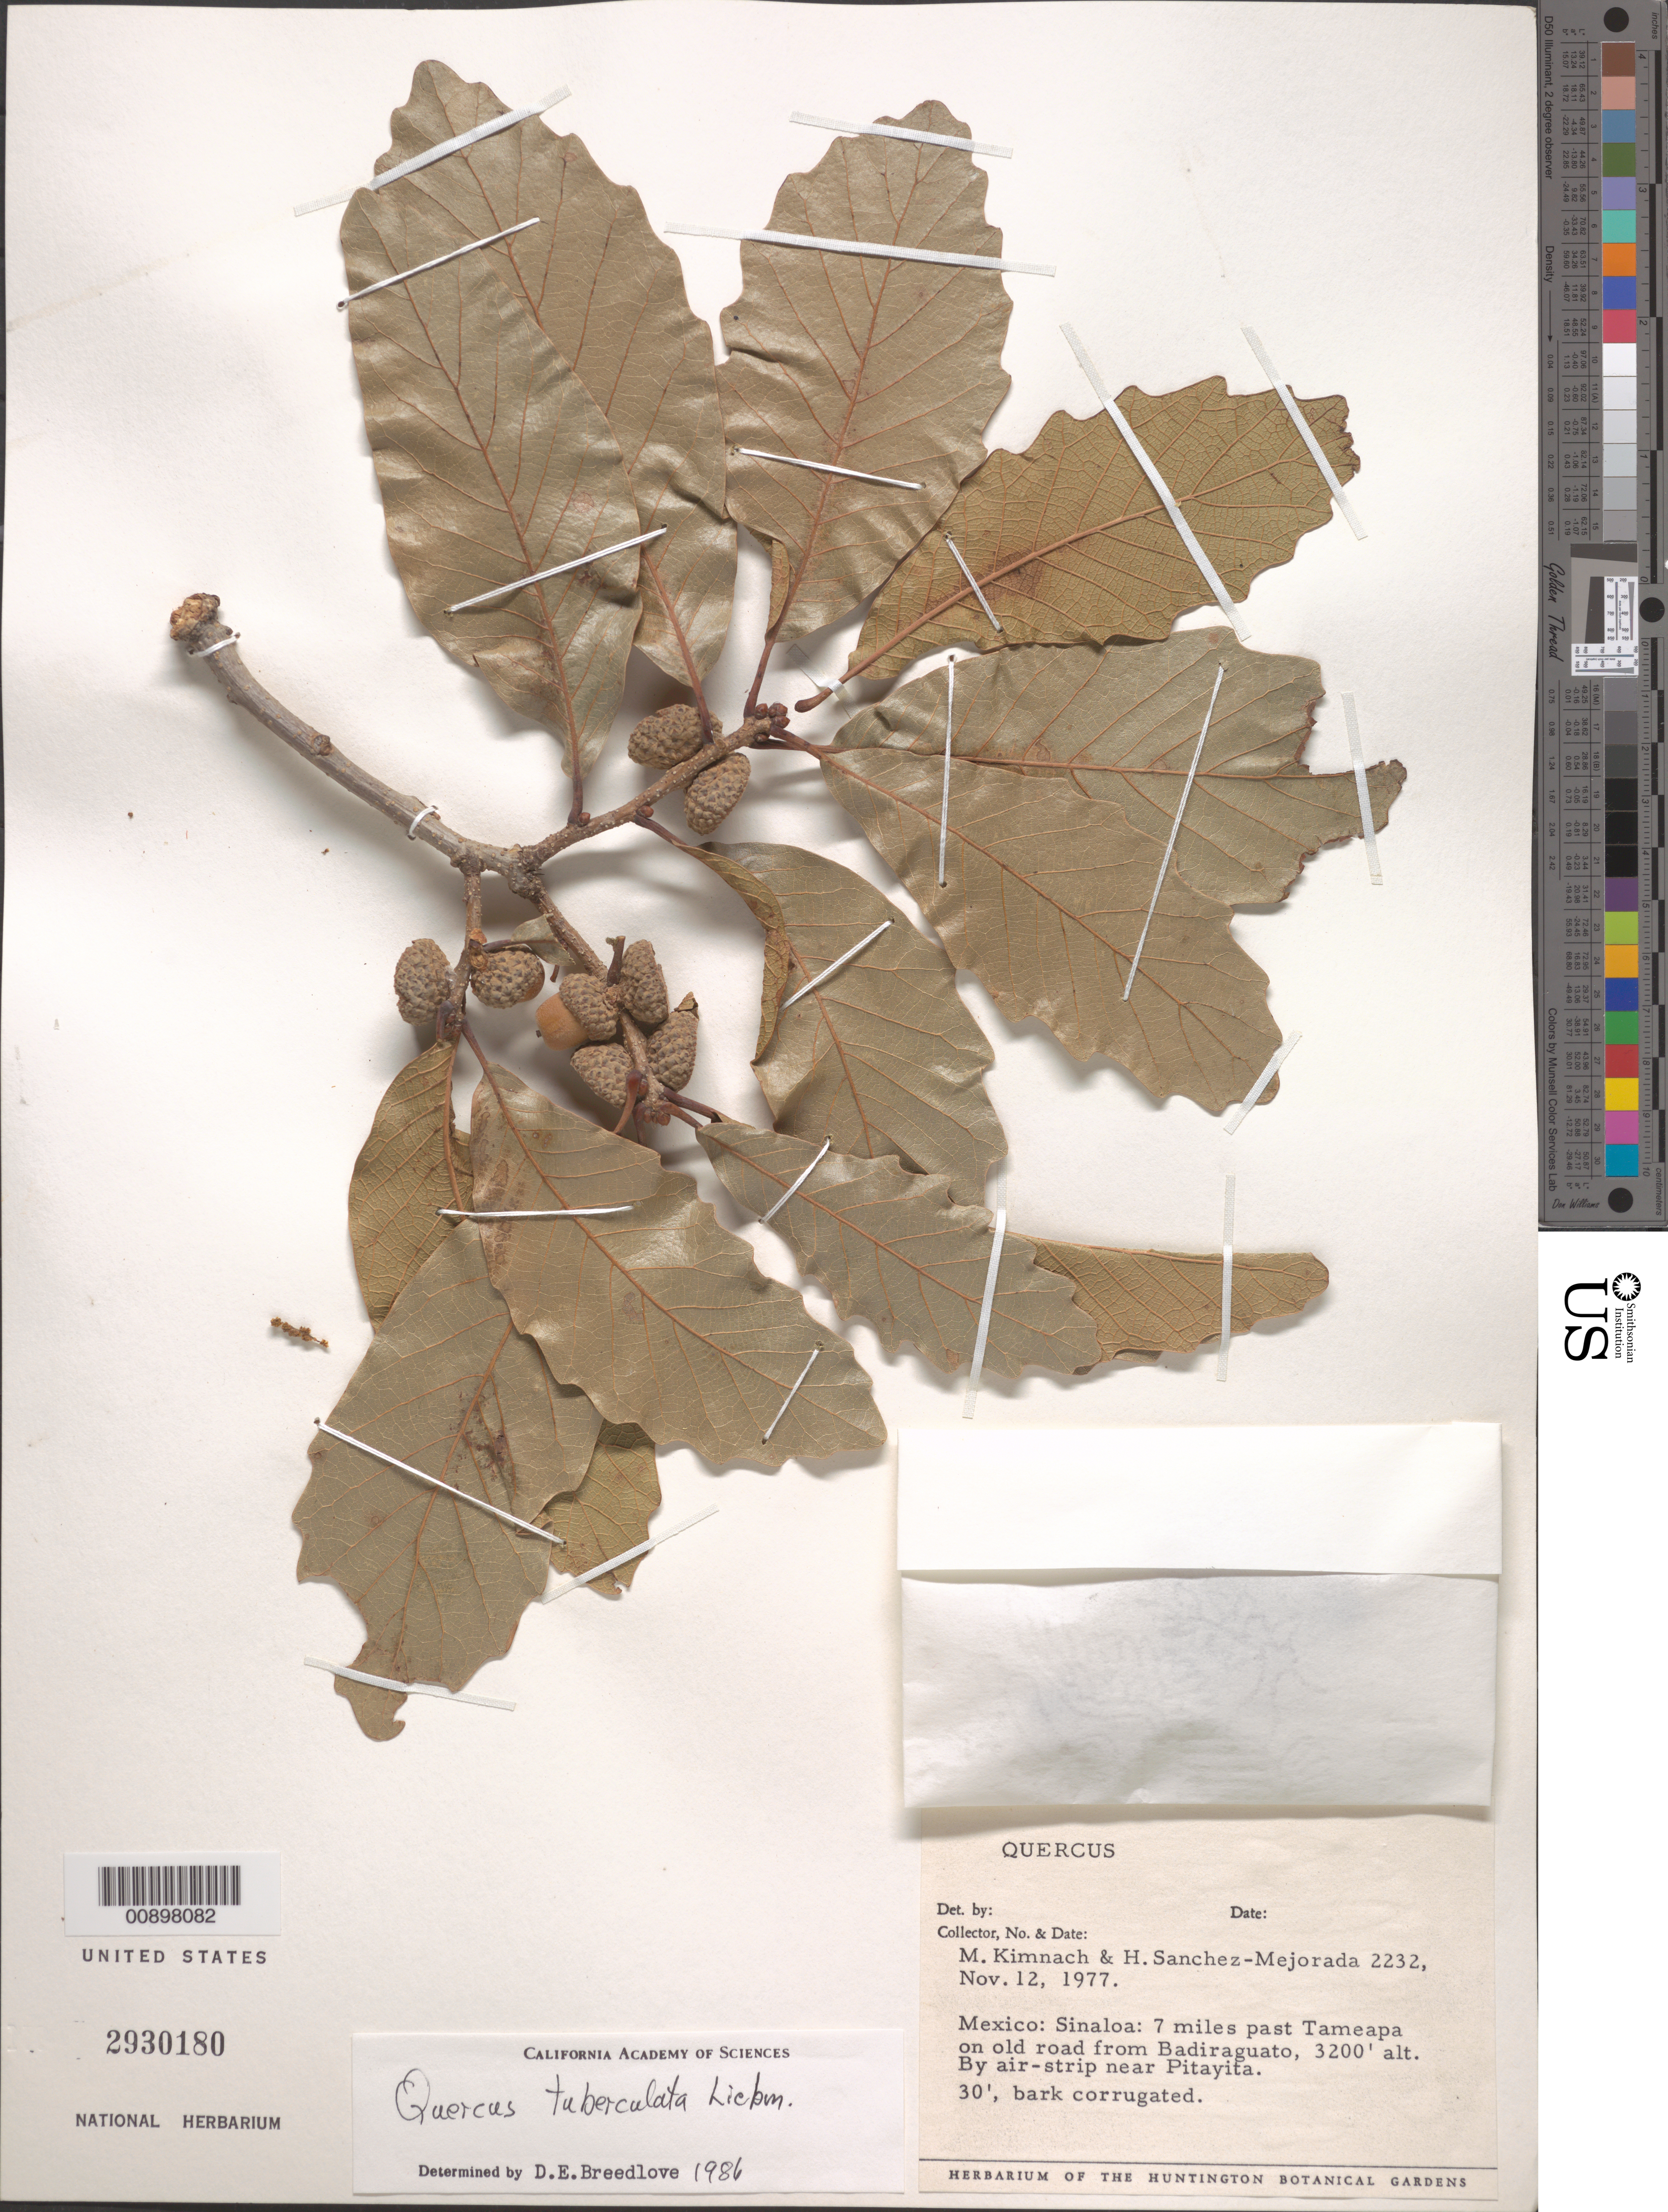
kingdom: Plantae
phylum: Tracheophyta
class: Magnoliopsida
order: Fagales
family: Fagaceae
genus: Quercus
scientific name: Quercus tuberculata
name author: Liebm.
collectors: M. W. Kimnach & H. Sánchez-Mejorada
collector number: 2232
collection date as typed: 12 Nov 1977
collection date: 1977-11-12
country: Mexico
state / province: Sinaloa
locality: Sinaloa: 7 miles past Tameapa on old road from Badiraguato. By air-strip near Pitayita.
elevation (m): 975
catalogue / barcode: US 2930180